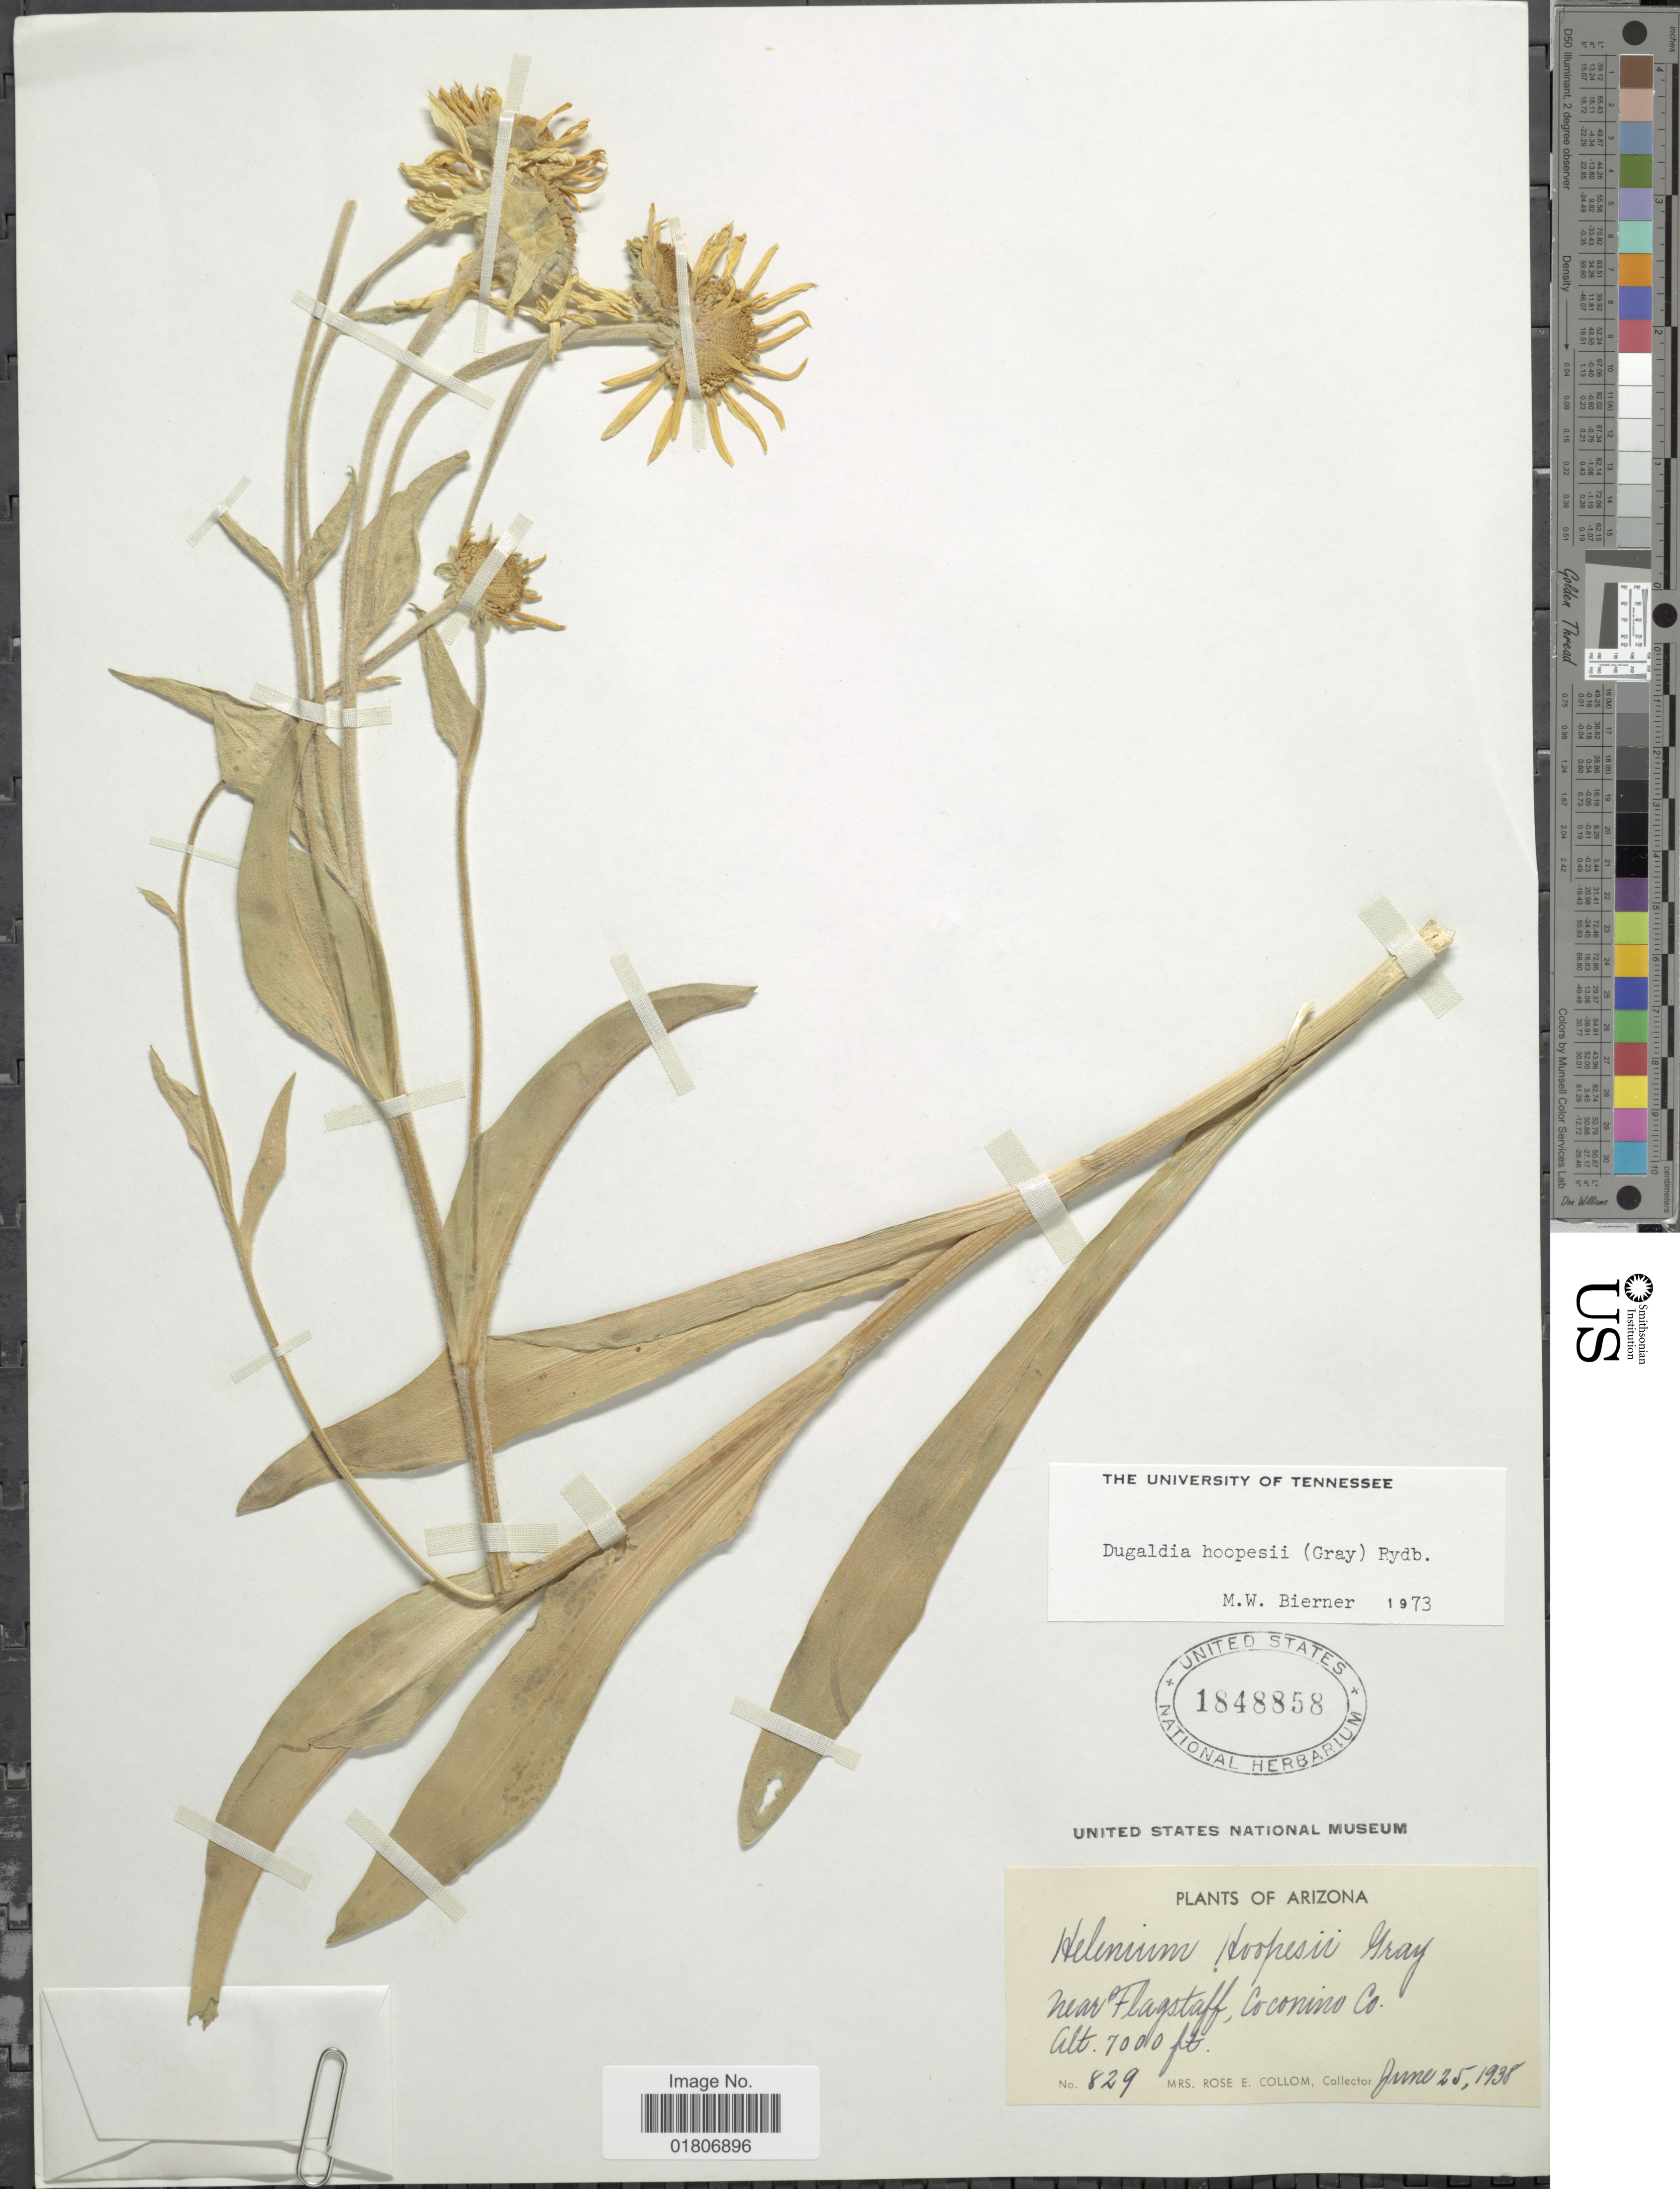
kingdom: Plantae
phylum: Tracheophyta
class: Magnoliopsida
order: Asterales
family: Asteraceae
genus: Dugaldia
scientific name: Dugaldia hoopesii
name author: (A. Gray) Rydb.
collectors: R. E. Collom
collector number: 829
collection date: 1938-06-25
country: United States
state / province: Arizona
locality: Near Flagstaff, Coconino Co.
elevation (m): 2134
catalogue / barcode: US 1848858